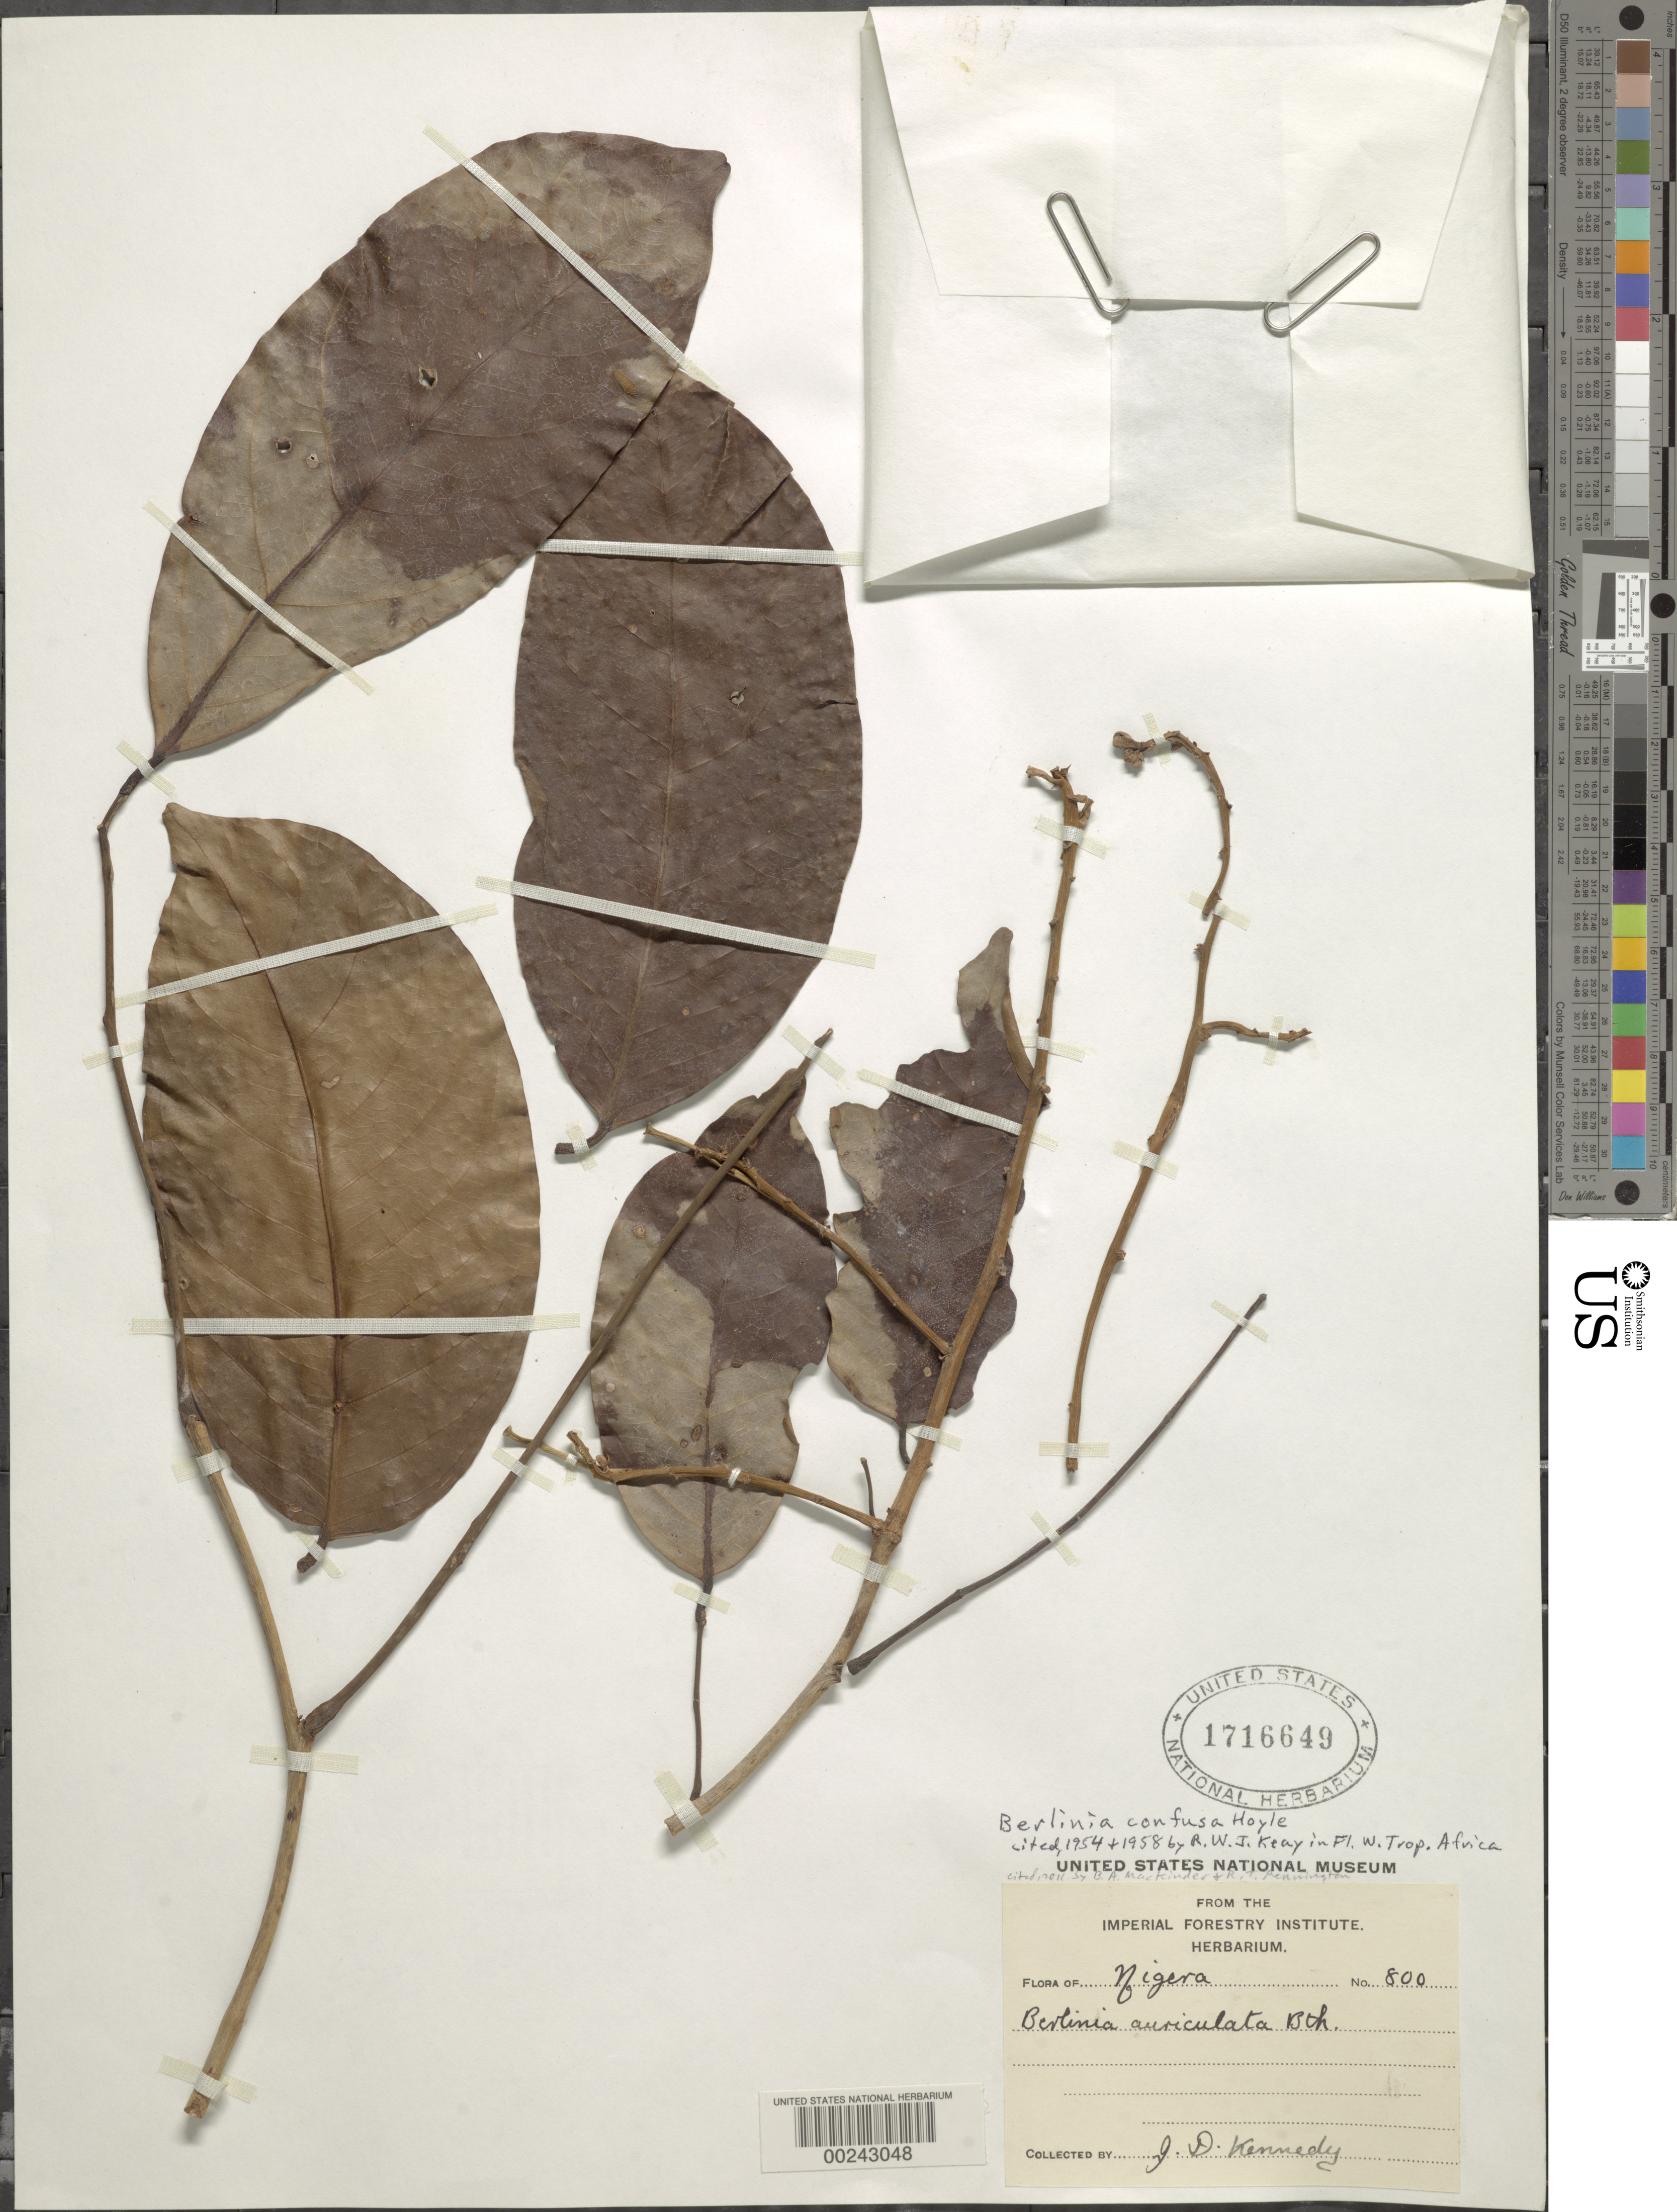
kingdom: Plantae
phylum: Tracheophyta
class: Magnoliopsida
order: Fabales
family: Fabaceae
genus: Berlinia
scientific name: Berlinia confusa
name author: Hoyle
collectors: J. D. Kennedy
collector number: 800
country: Nigeria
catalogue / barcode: US 1716649